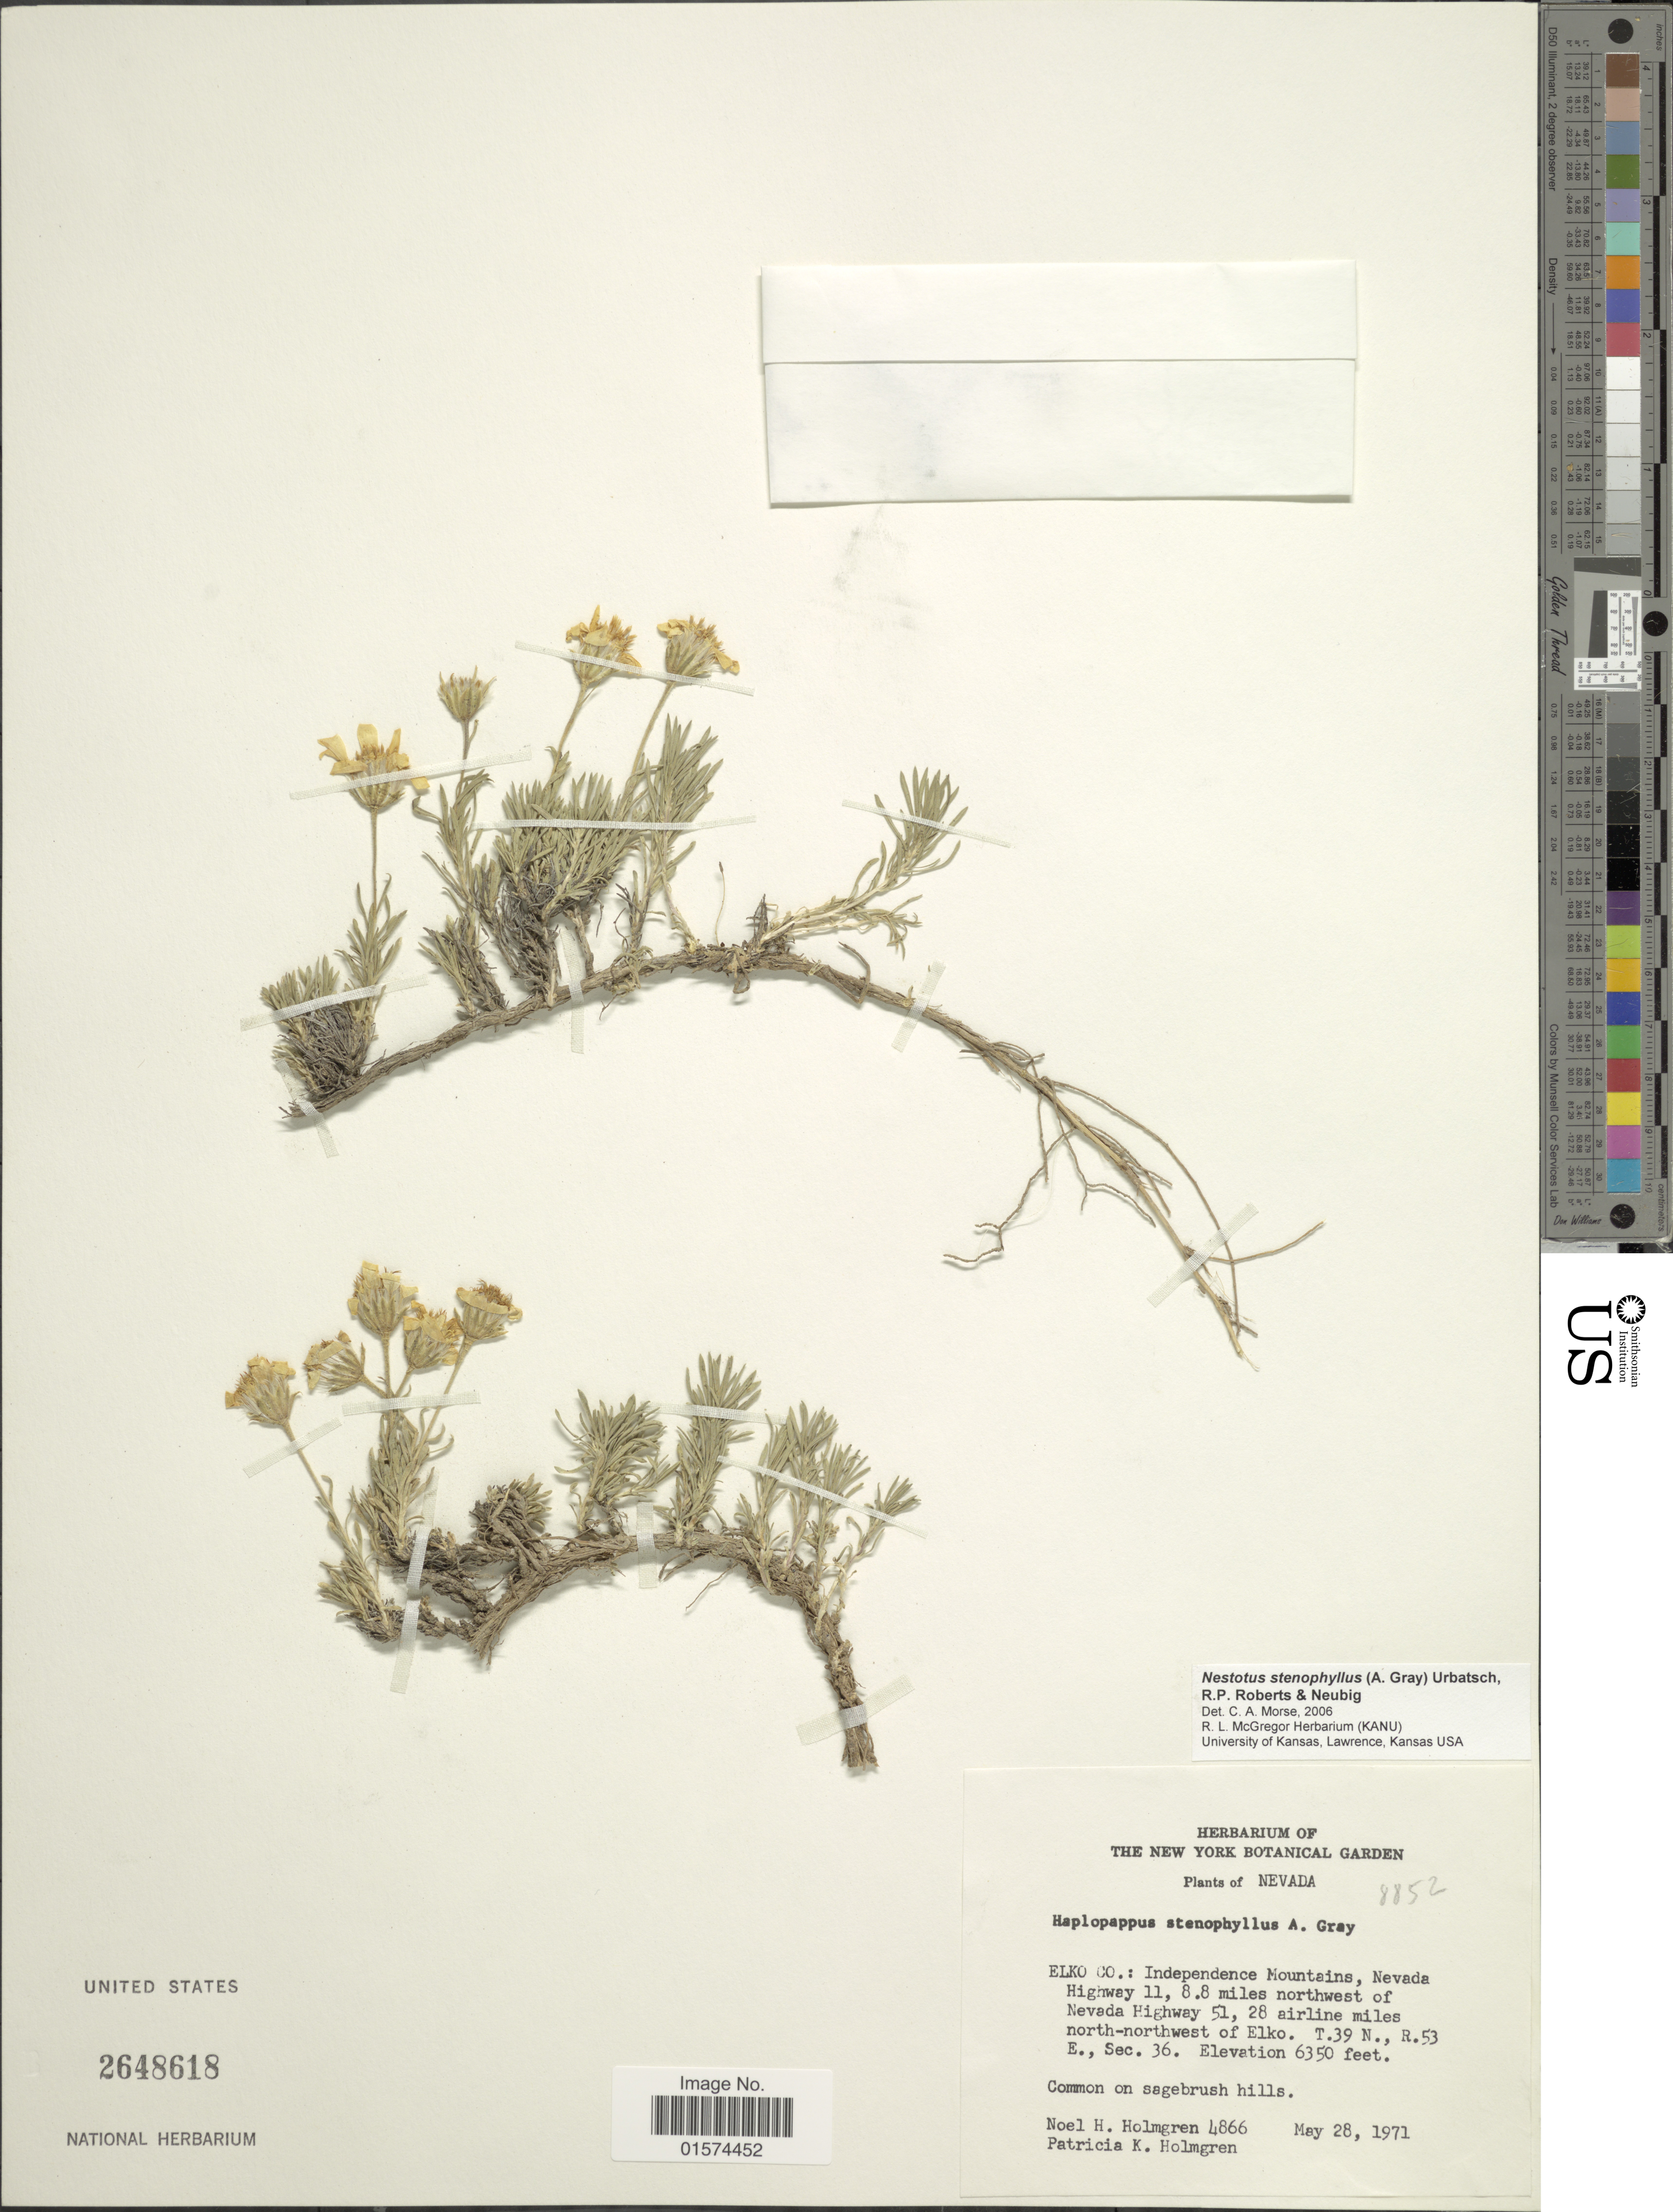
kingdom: Plantae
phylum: Tracheophyta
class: Magnoliopsida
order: Asterales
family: Asteraceae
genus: Nestotus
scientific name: Nestotus stenophyllus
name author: (A. Gray) R.P.Roberts et al.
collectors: N. H. Holmgren & P. K. Holmgren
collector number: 4866/8852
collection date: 1971-05-28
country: United States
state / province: Nevada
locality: Elko Co.: Independence Mountains, Nevada Highway 11, 8.8 miles northwest of Nevada Highway 51, 28 airline miles north-northwest of Elko. T.39 N., R.53 E., Sec. 36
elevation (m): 1935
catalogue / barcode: US 2648618